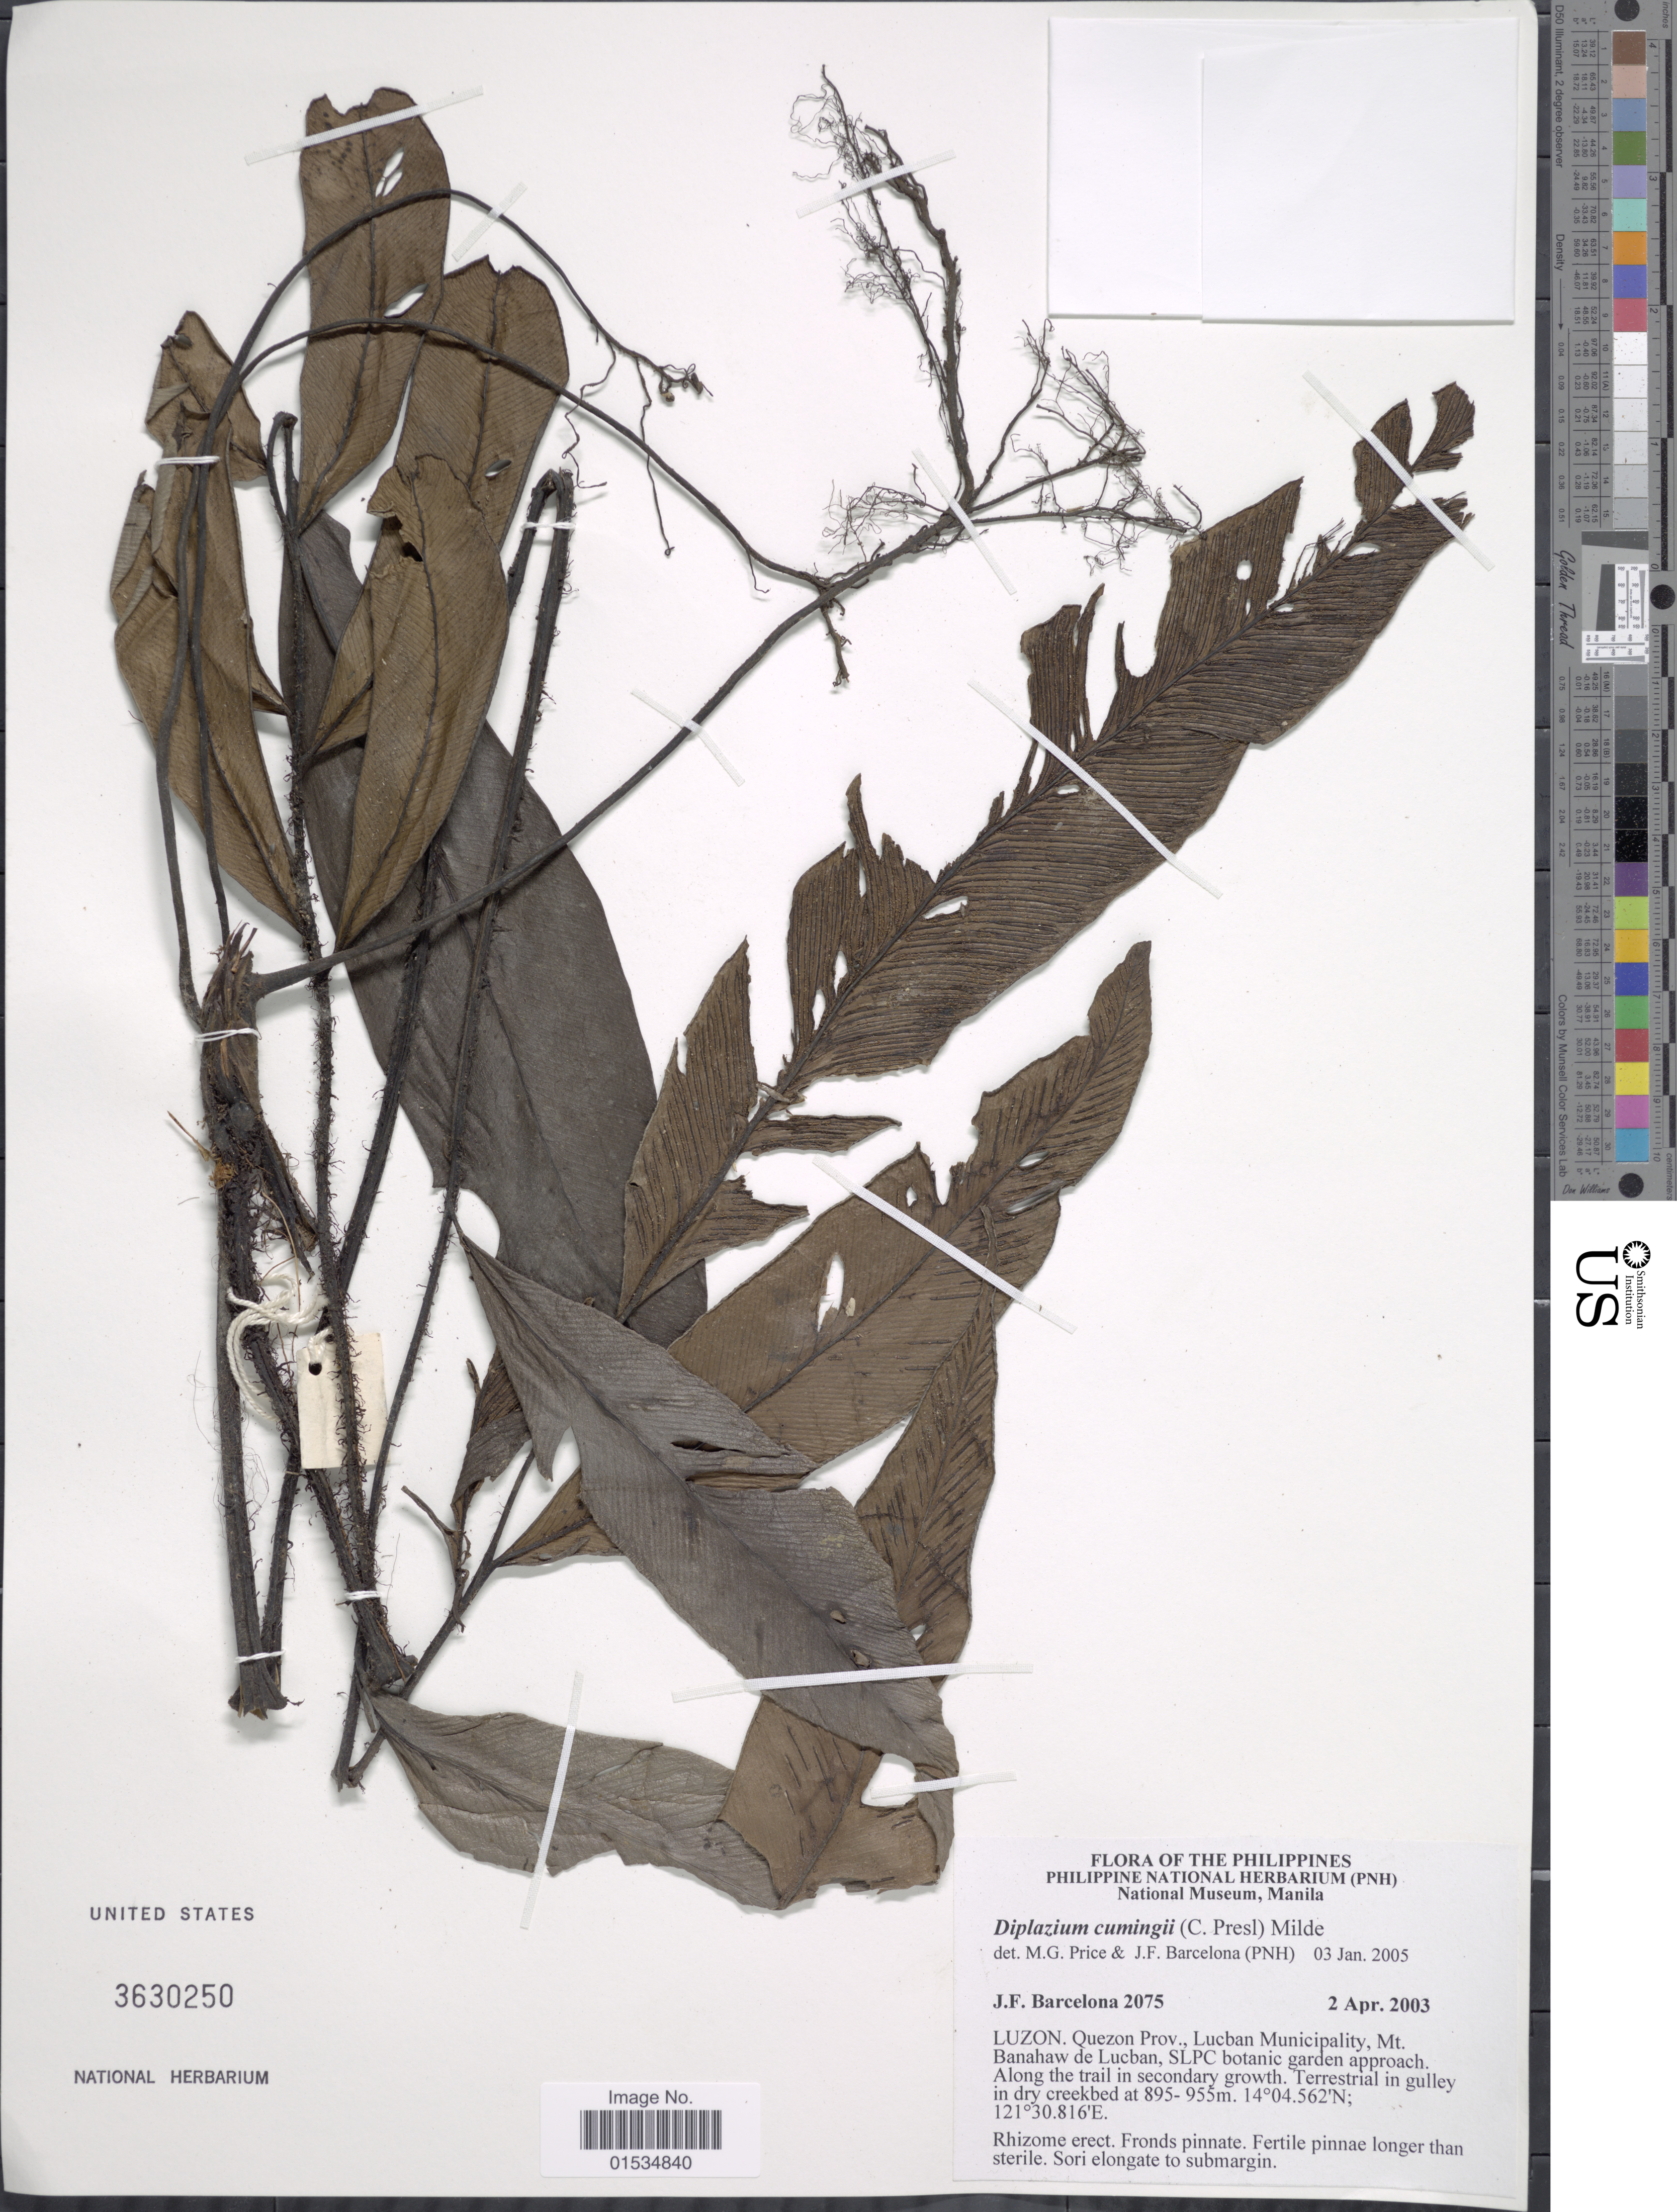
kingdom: Plantae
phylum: Tracheophyta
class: Polypodiopsida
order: Polypodiales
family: Athyriaceae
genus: Diplazium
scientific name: Diplazium cumingii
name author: (C. Presl) C. Chr.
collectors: J. F. Barcelona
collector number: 2075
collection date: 2003-04-02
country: Philippines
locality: Luzon, Quezon Prov., Lucban Municipality, Mt. Banahaw de Lucban, SLPC botanic garden approach, Along the trail in secondary growth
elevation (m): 895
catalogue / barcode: US 3630250